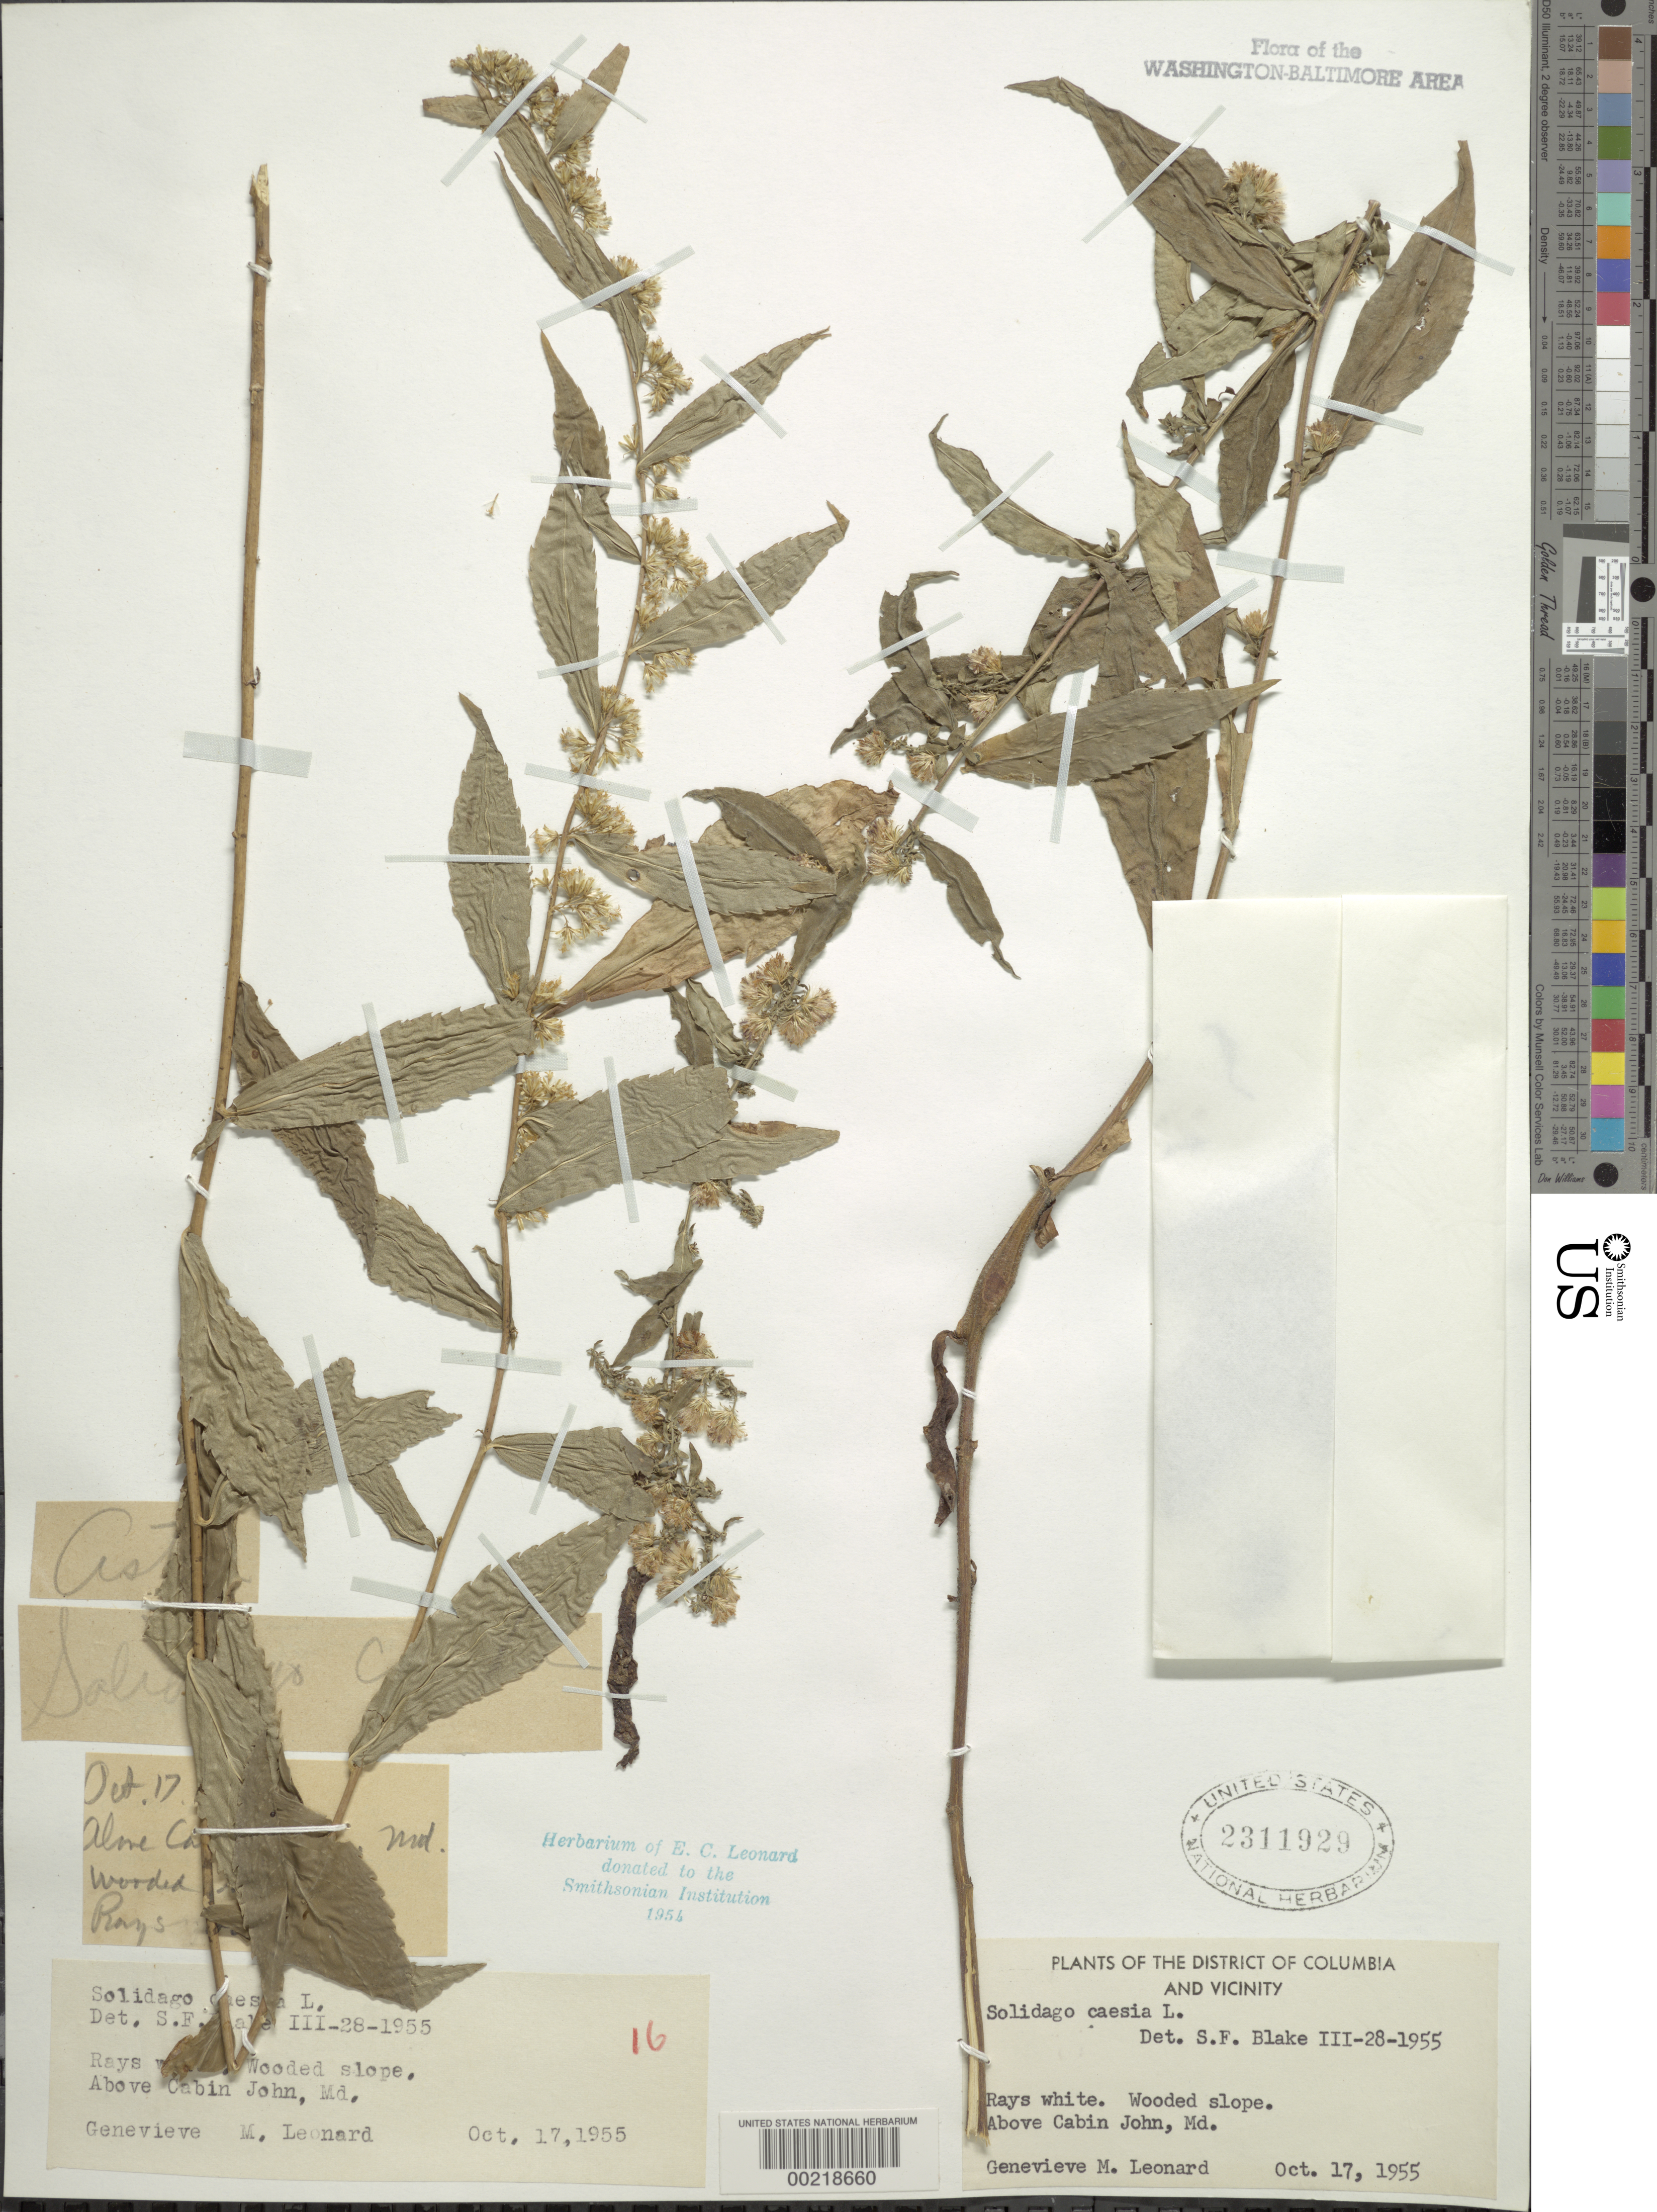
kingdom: Plantae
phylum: Tracheophyta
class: Magnoliopsida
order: Asterales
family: Asteraceae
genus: Solidago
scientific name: Solidago caesia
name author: L.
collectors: E. C. Leonard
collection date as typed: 17 Oct 1955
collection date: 1955-10-17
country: United States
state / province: Maryland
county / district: Montgomery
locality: Above Cabin John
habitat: Wooded slope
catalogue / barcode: US 2311929